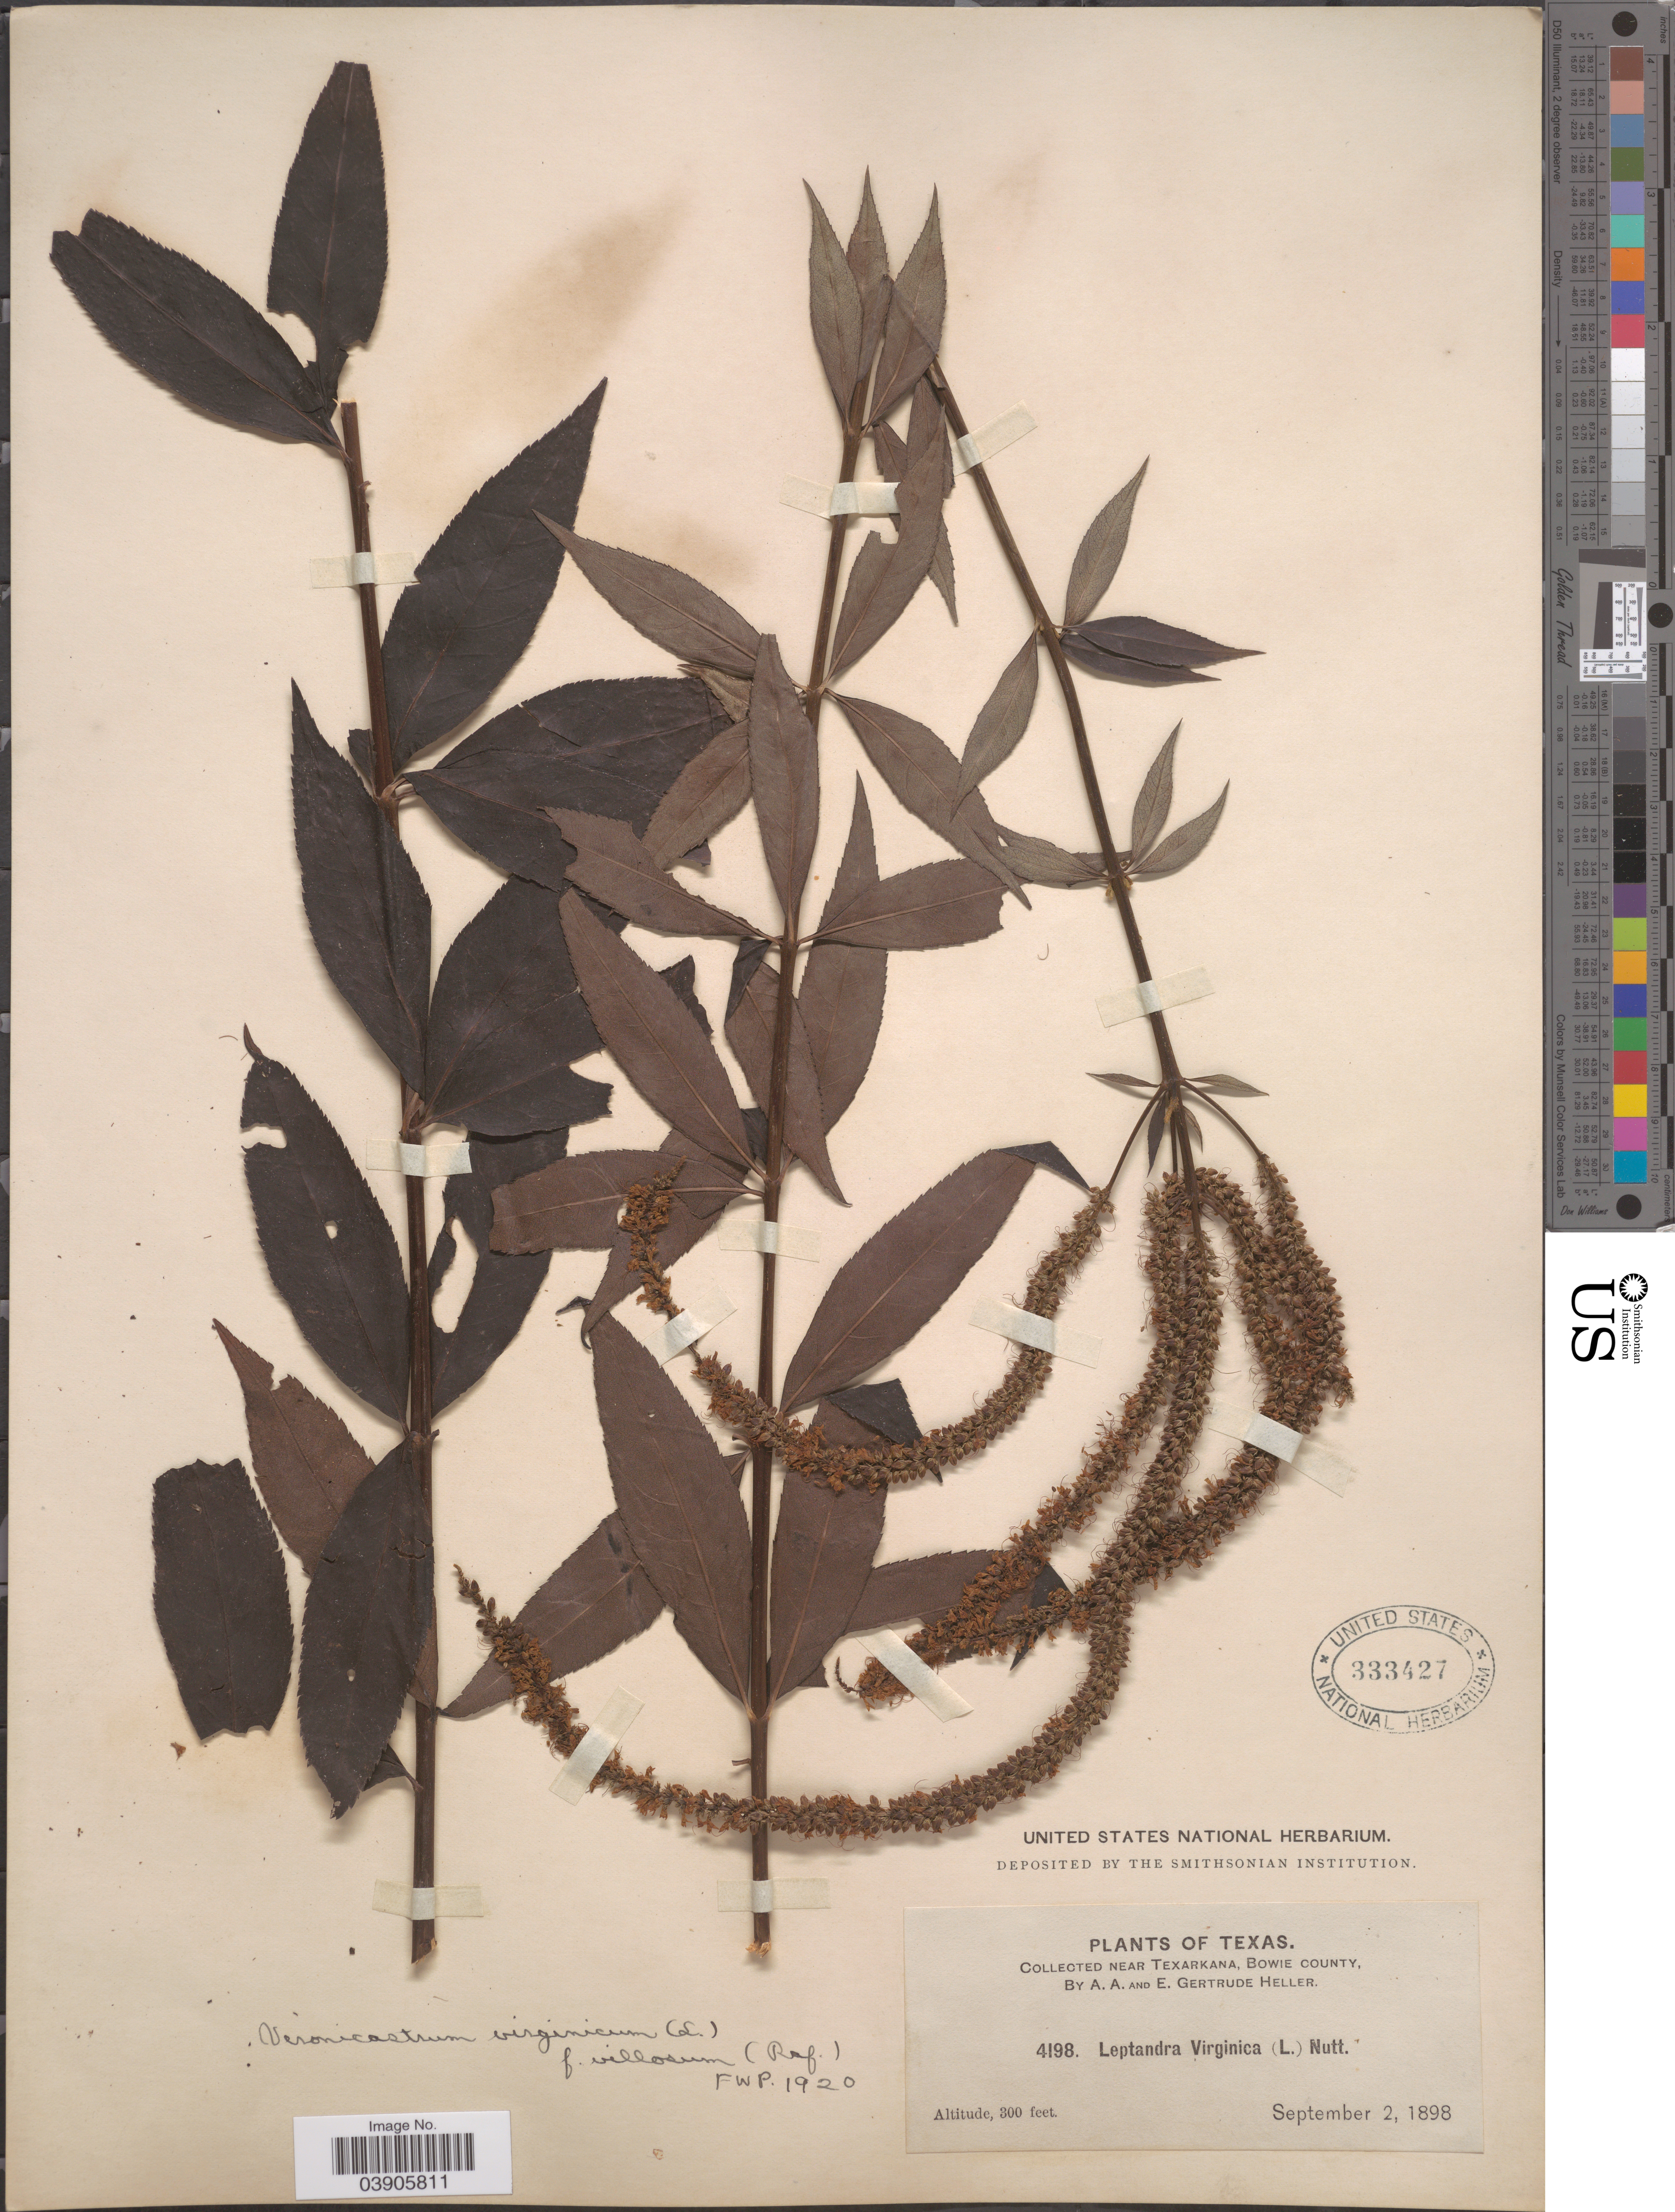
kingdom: Plantae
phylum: Tracheophyta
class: Magnoliopsida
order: Lamiales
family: Plantaginaceae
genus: Veronicastrum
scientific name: Veronicastrum virginicum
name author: (L.) Farw.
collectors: A. A. Heller & E. G. Heller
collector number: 4198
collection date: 1898-09-02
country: United States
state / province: Texas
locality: Near Texarkana, Bowie county.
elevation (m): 91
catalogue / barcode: US 333427